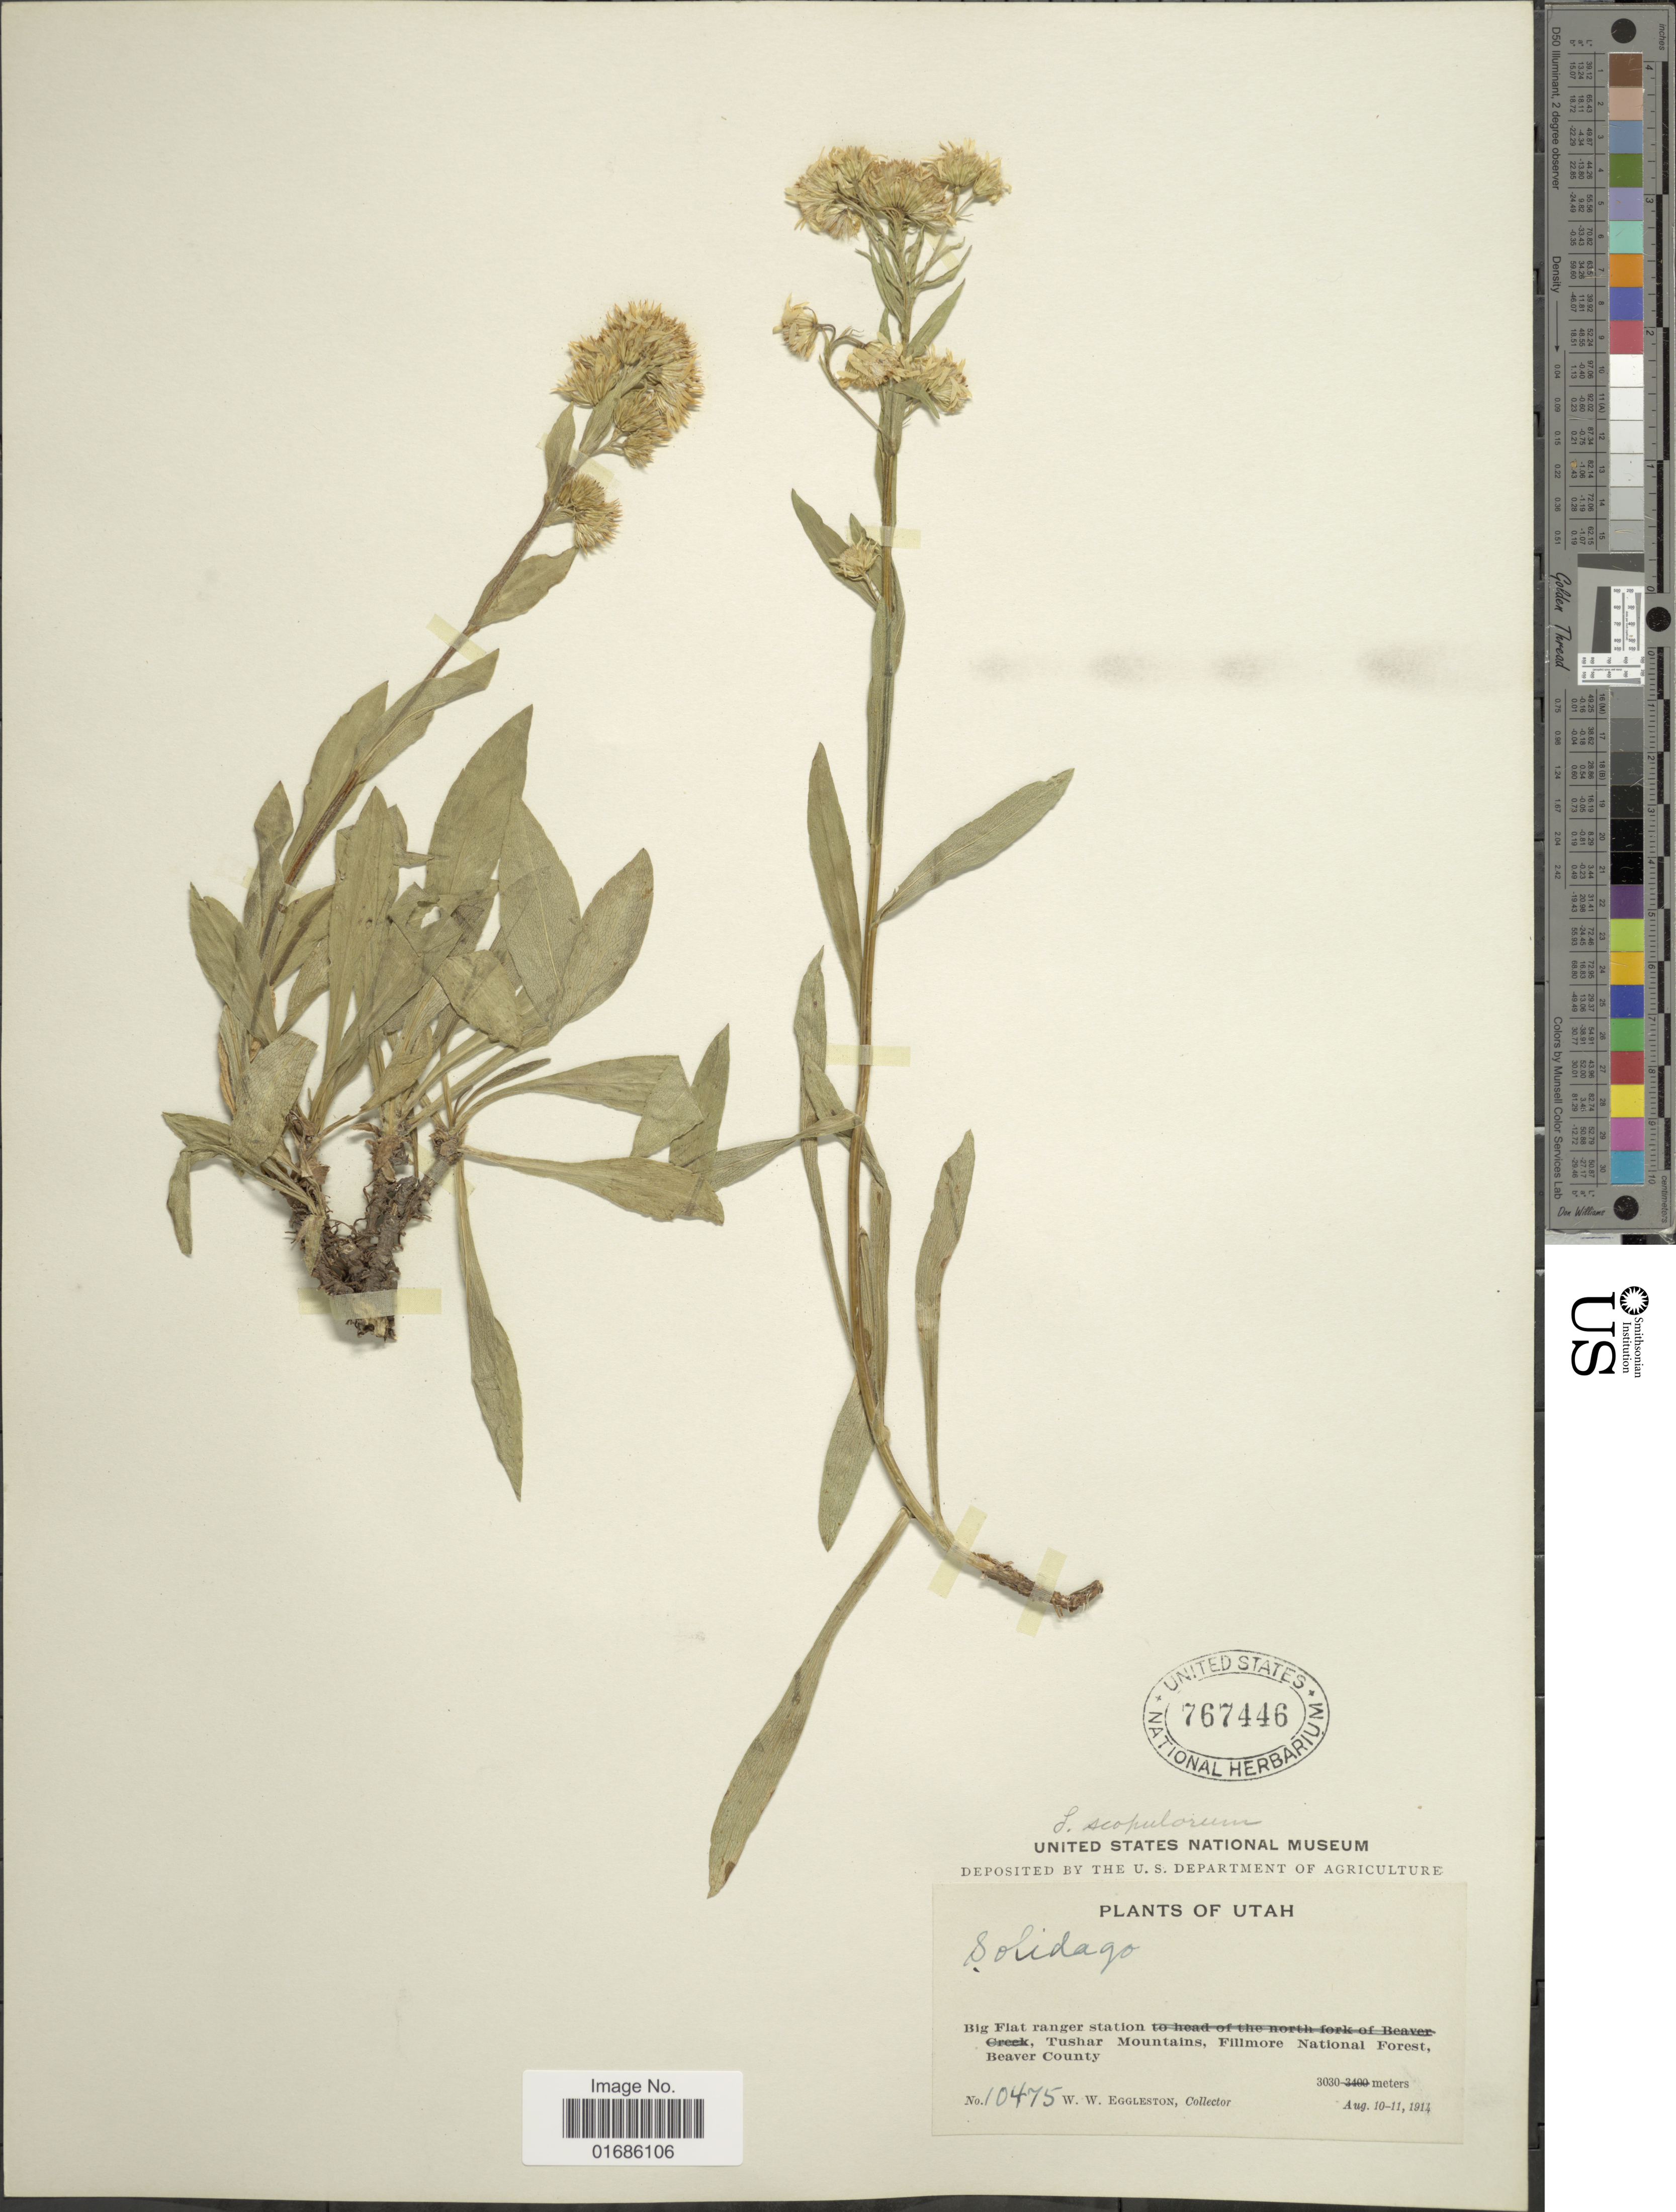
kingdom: Plantae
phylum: Tracheophyta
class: Magnoliopsida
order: Asterales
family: Asteraceae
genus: Solidago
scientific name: Solidago ciliosa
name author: Greene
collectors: W. W. Eggleston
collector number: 10475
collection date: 1914-08-10/1914-08-11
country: United States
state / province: Utah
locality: Big Flat Ranger station, Tushar Mountains, Fillmpre National Forest, Beaver County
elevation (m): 3030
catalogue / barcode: US 767446